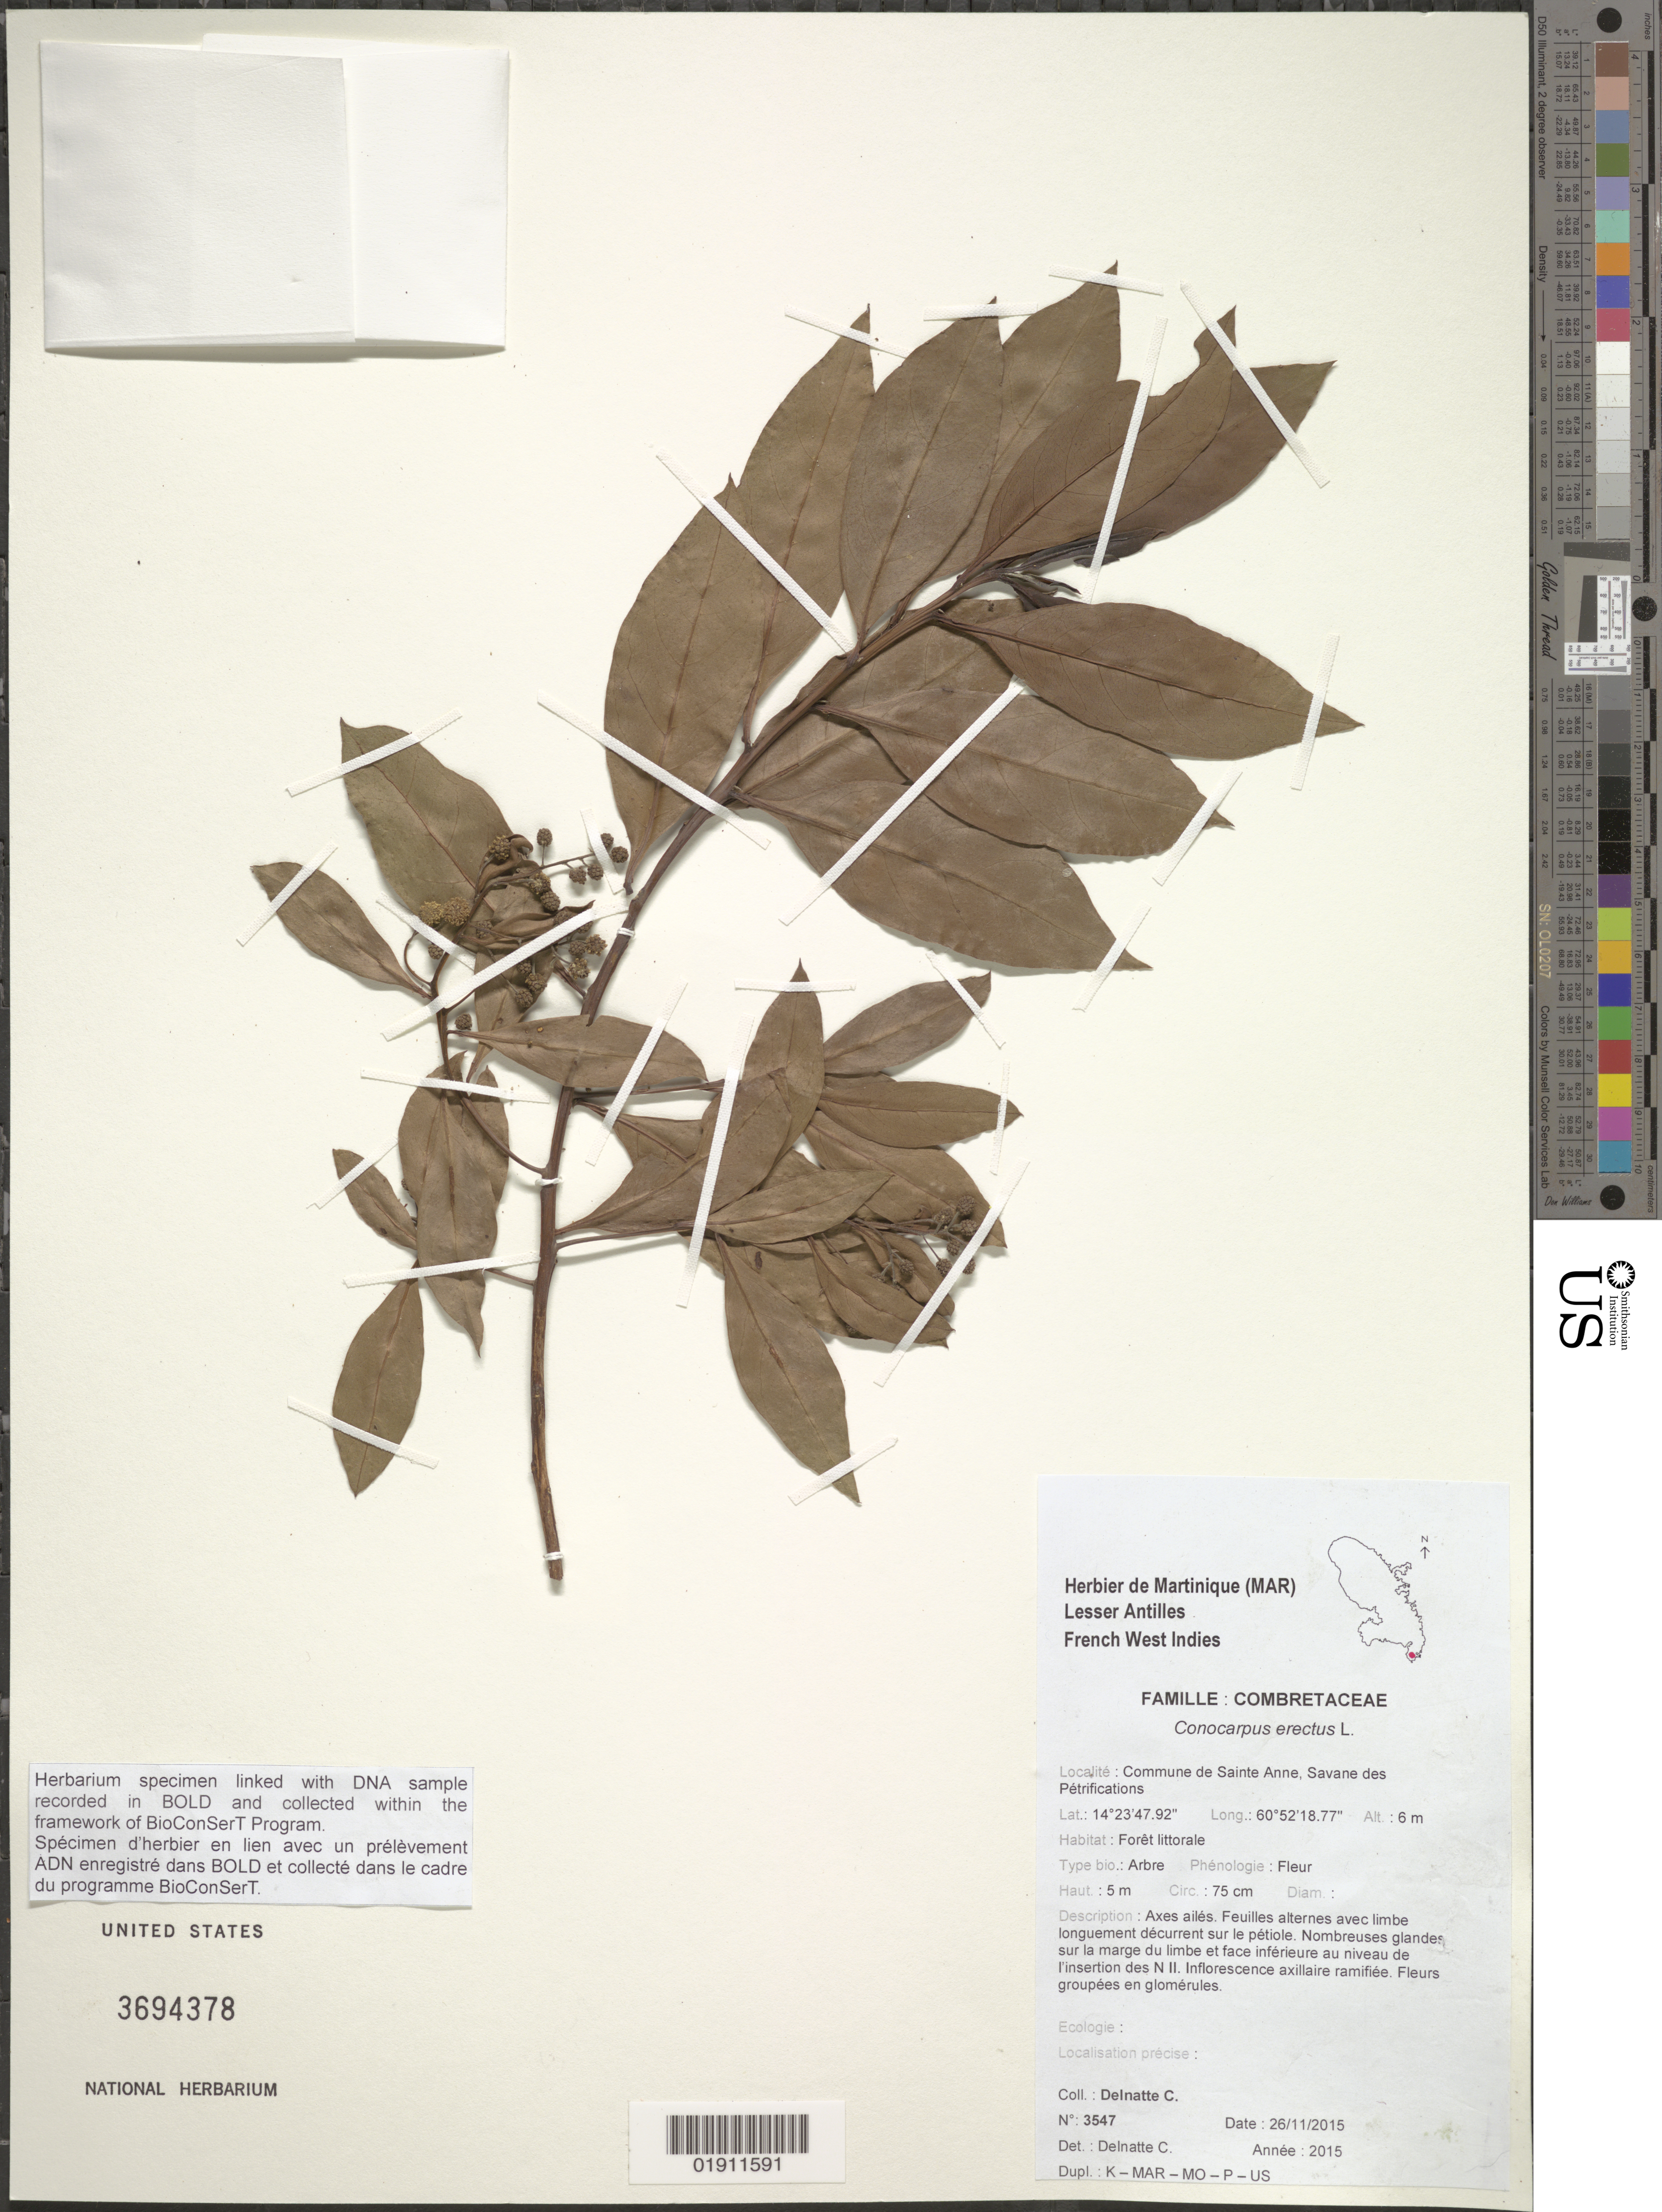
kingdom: Plantae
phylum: Tracheophyta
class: Magnoliopsida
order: Myrtales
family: Combretaceae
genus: Conocarpus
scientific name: Conocarpus erectus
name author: L.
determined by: Delnatte, C.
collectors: C. Delnatte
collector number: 3547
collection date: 2015-11-26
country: Martinique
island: Martinique I.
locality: Commune de Sainte Anne, Savane des Pétrifications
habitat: Forêt littorale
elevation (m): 6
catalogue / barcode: US 3694378